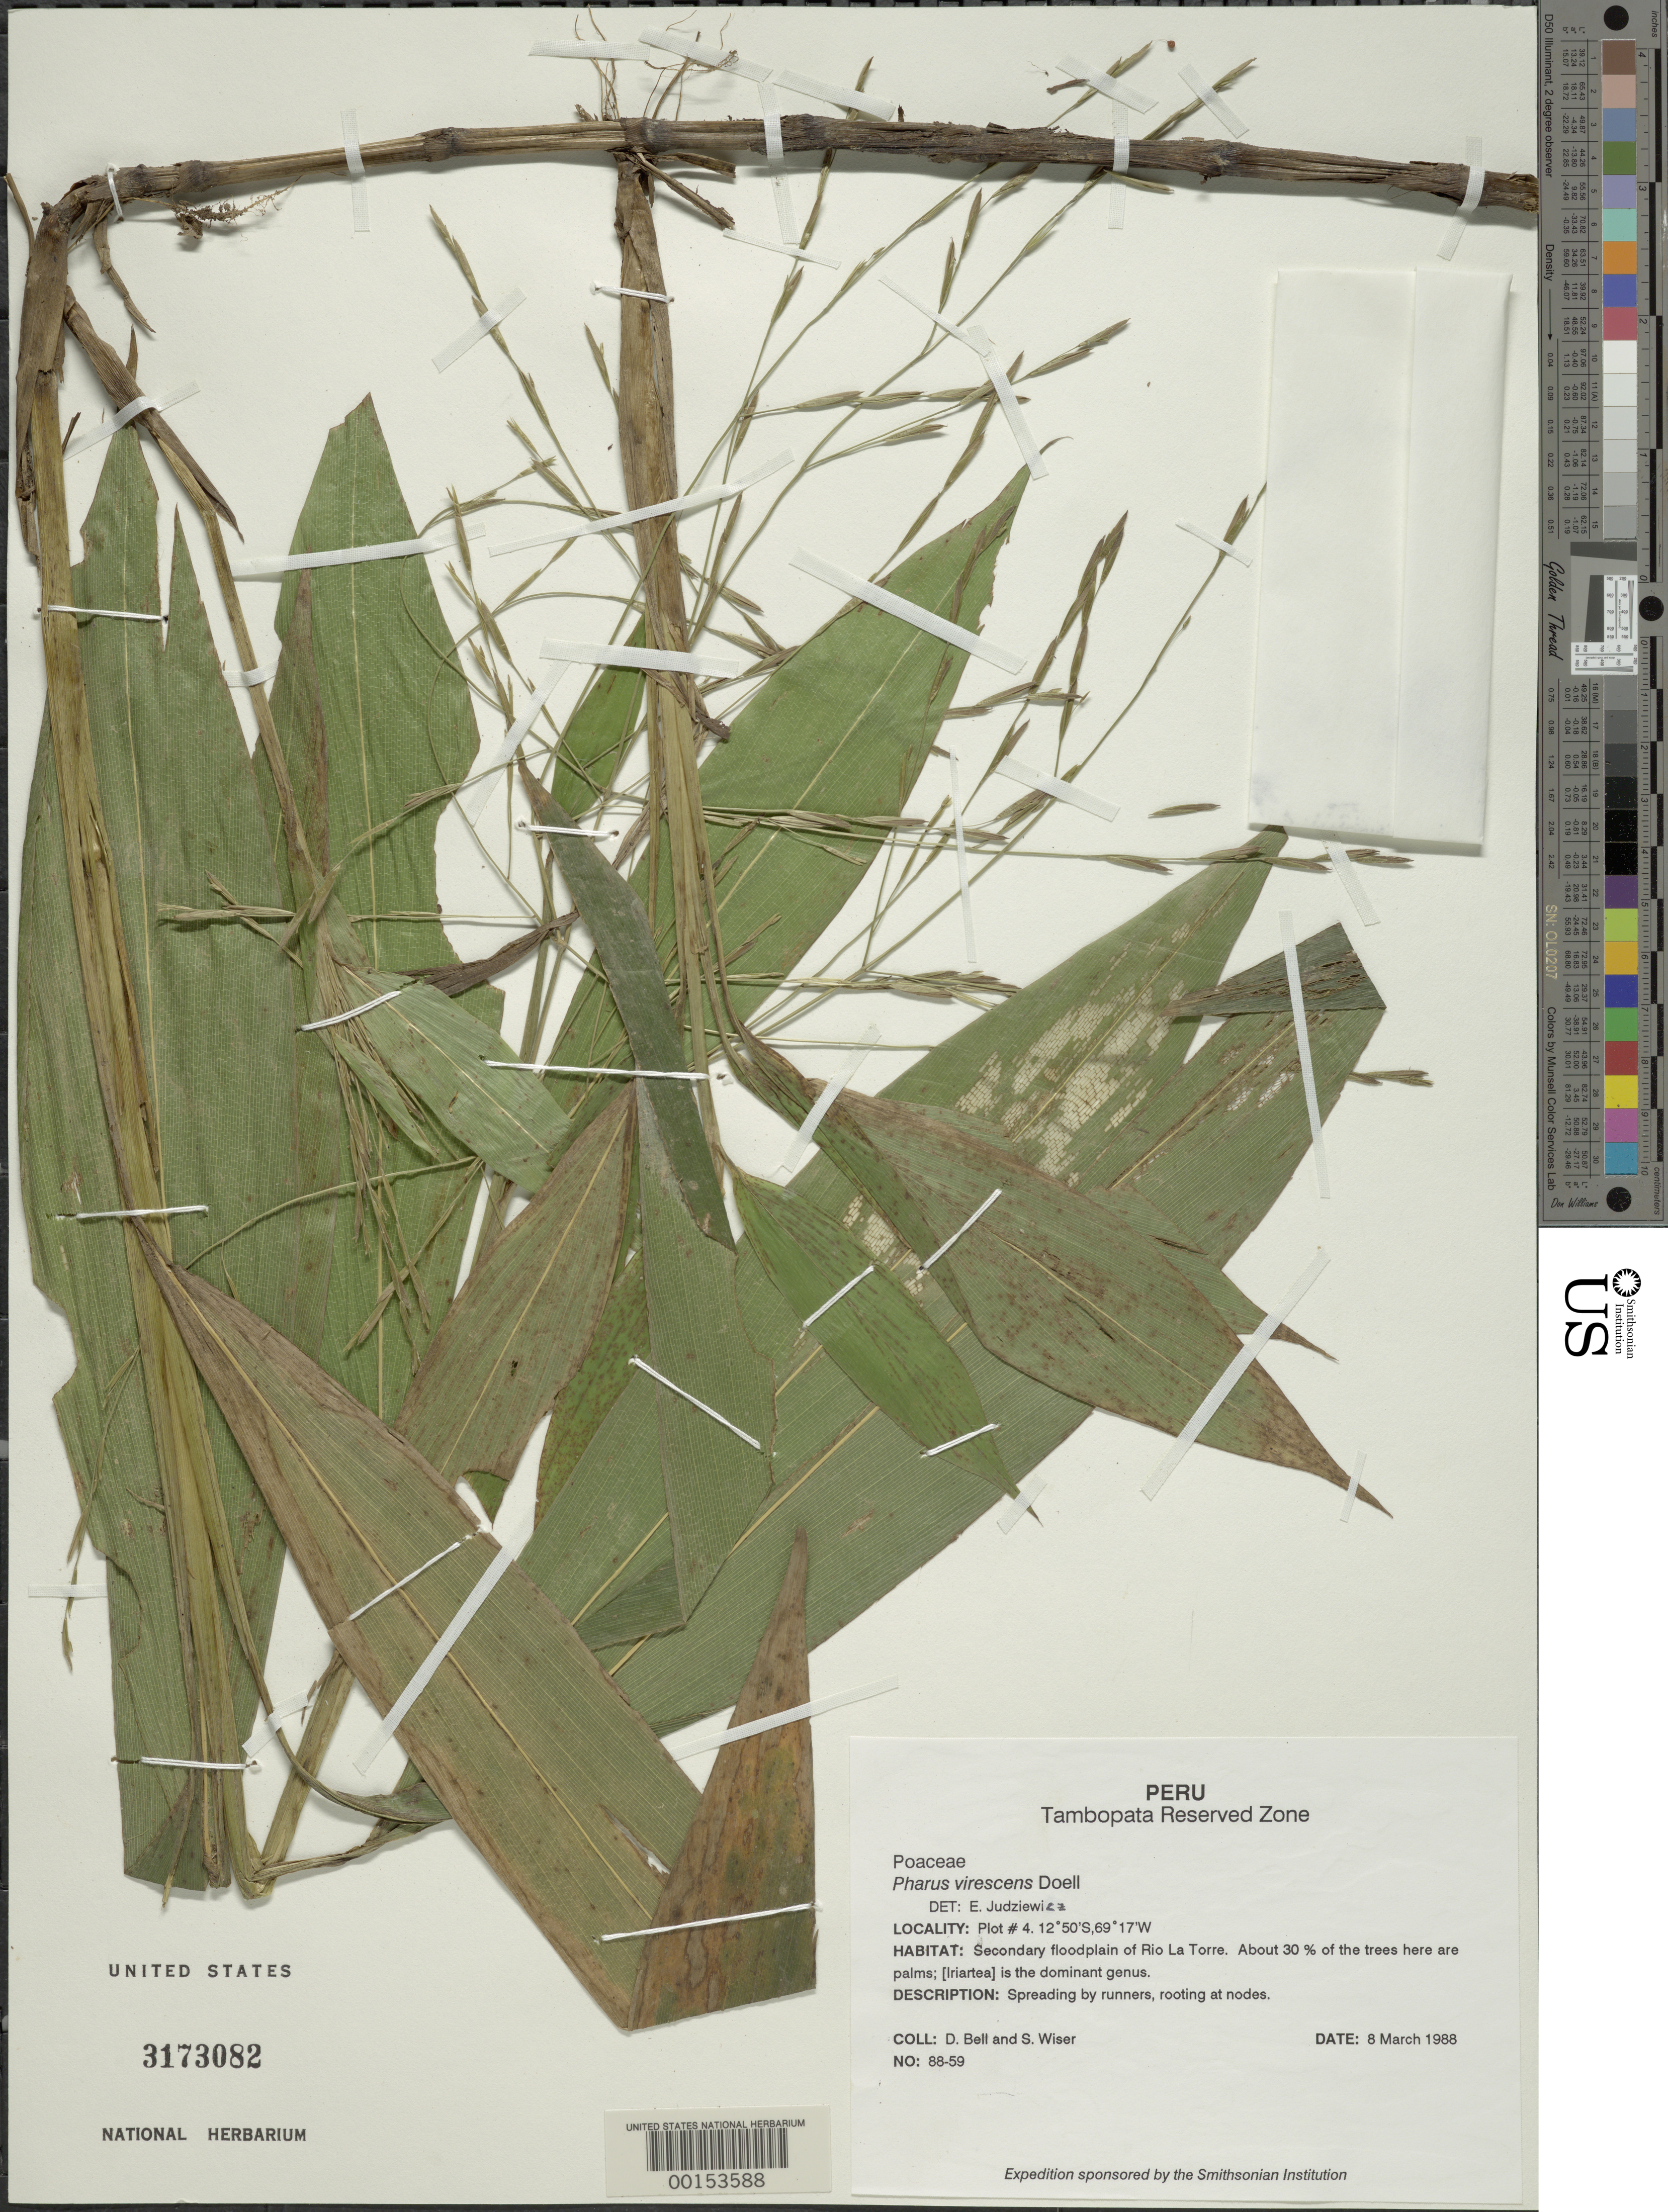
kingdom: Plantae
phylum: Tracheophyta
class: Liliopsida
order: Poales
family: Poaceae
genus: Pharus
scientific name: Pharus virescens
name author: Döll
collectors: D. A. Bell & S. Wiser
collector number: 88-59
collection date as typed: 08 Mar 1988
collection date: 1988-03-08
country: Peru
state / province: Madre de Dios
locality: Tambopata reserved zone, secondary floodplain of rio la torre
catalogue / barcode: US 3173082